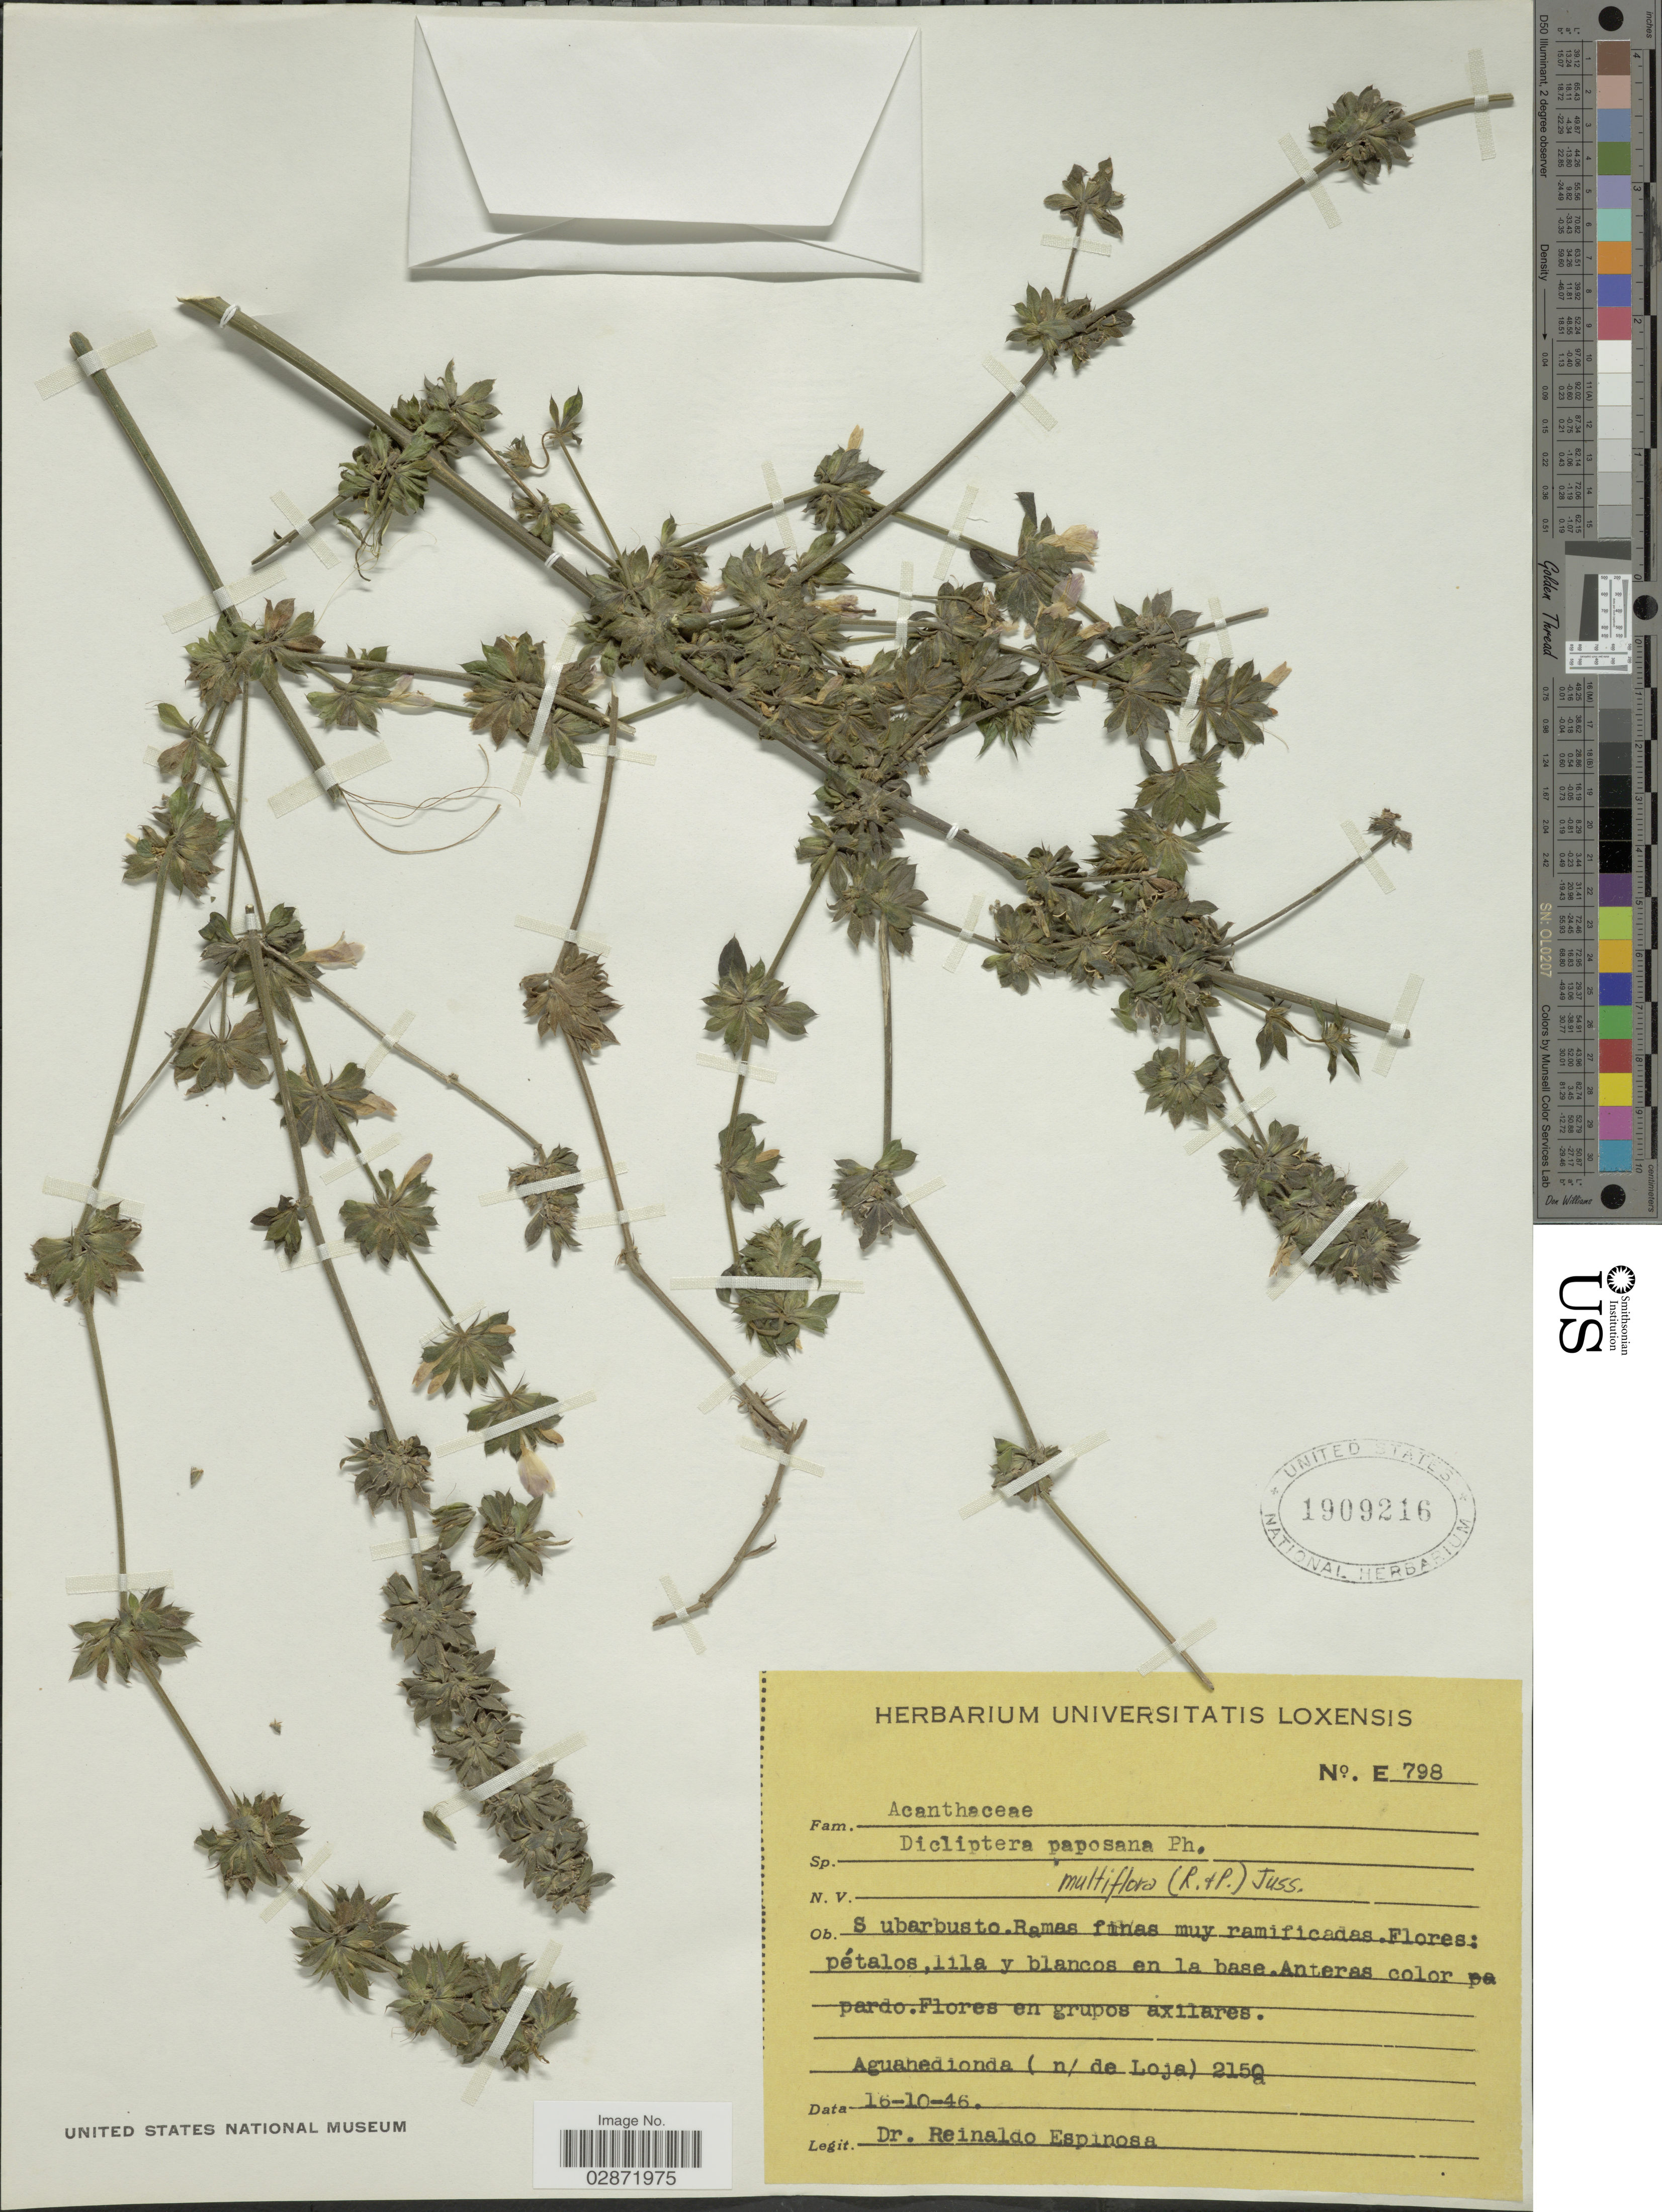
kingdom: Plantae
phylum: Tracheophyta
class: Magnoliopsida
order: Lamiales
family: Acanthaceae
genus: Dicliptera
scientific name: Dicliptera multiflora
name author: (Ruiz & Pav.) Juss.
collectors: R. Espinosa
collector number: E798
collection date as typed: Transcribed d/m/y: 16/10/46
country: Ecuador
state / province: Loja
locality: Aguahedionda (n/de Loja).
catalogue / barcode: US 1909216